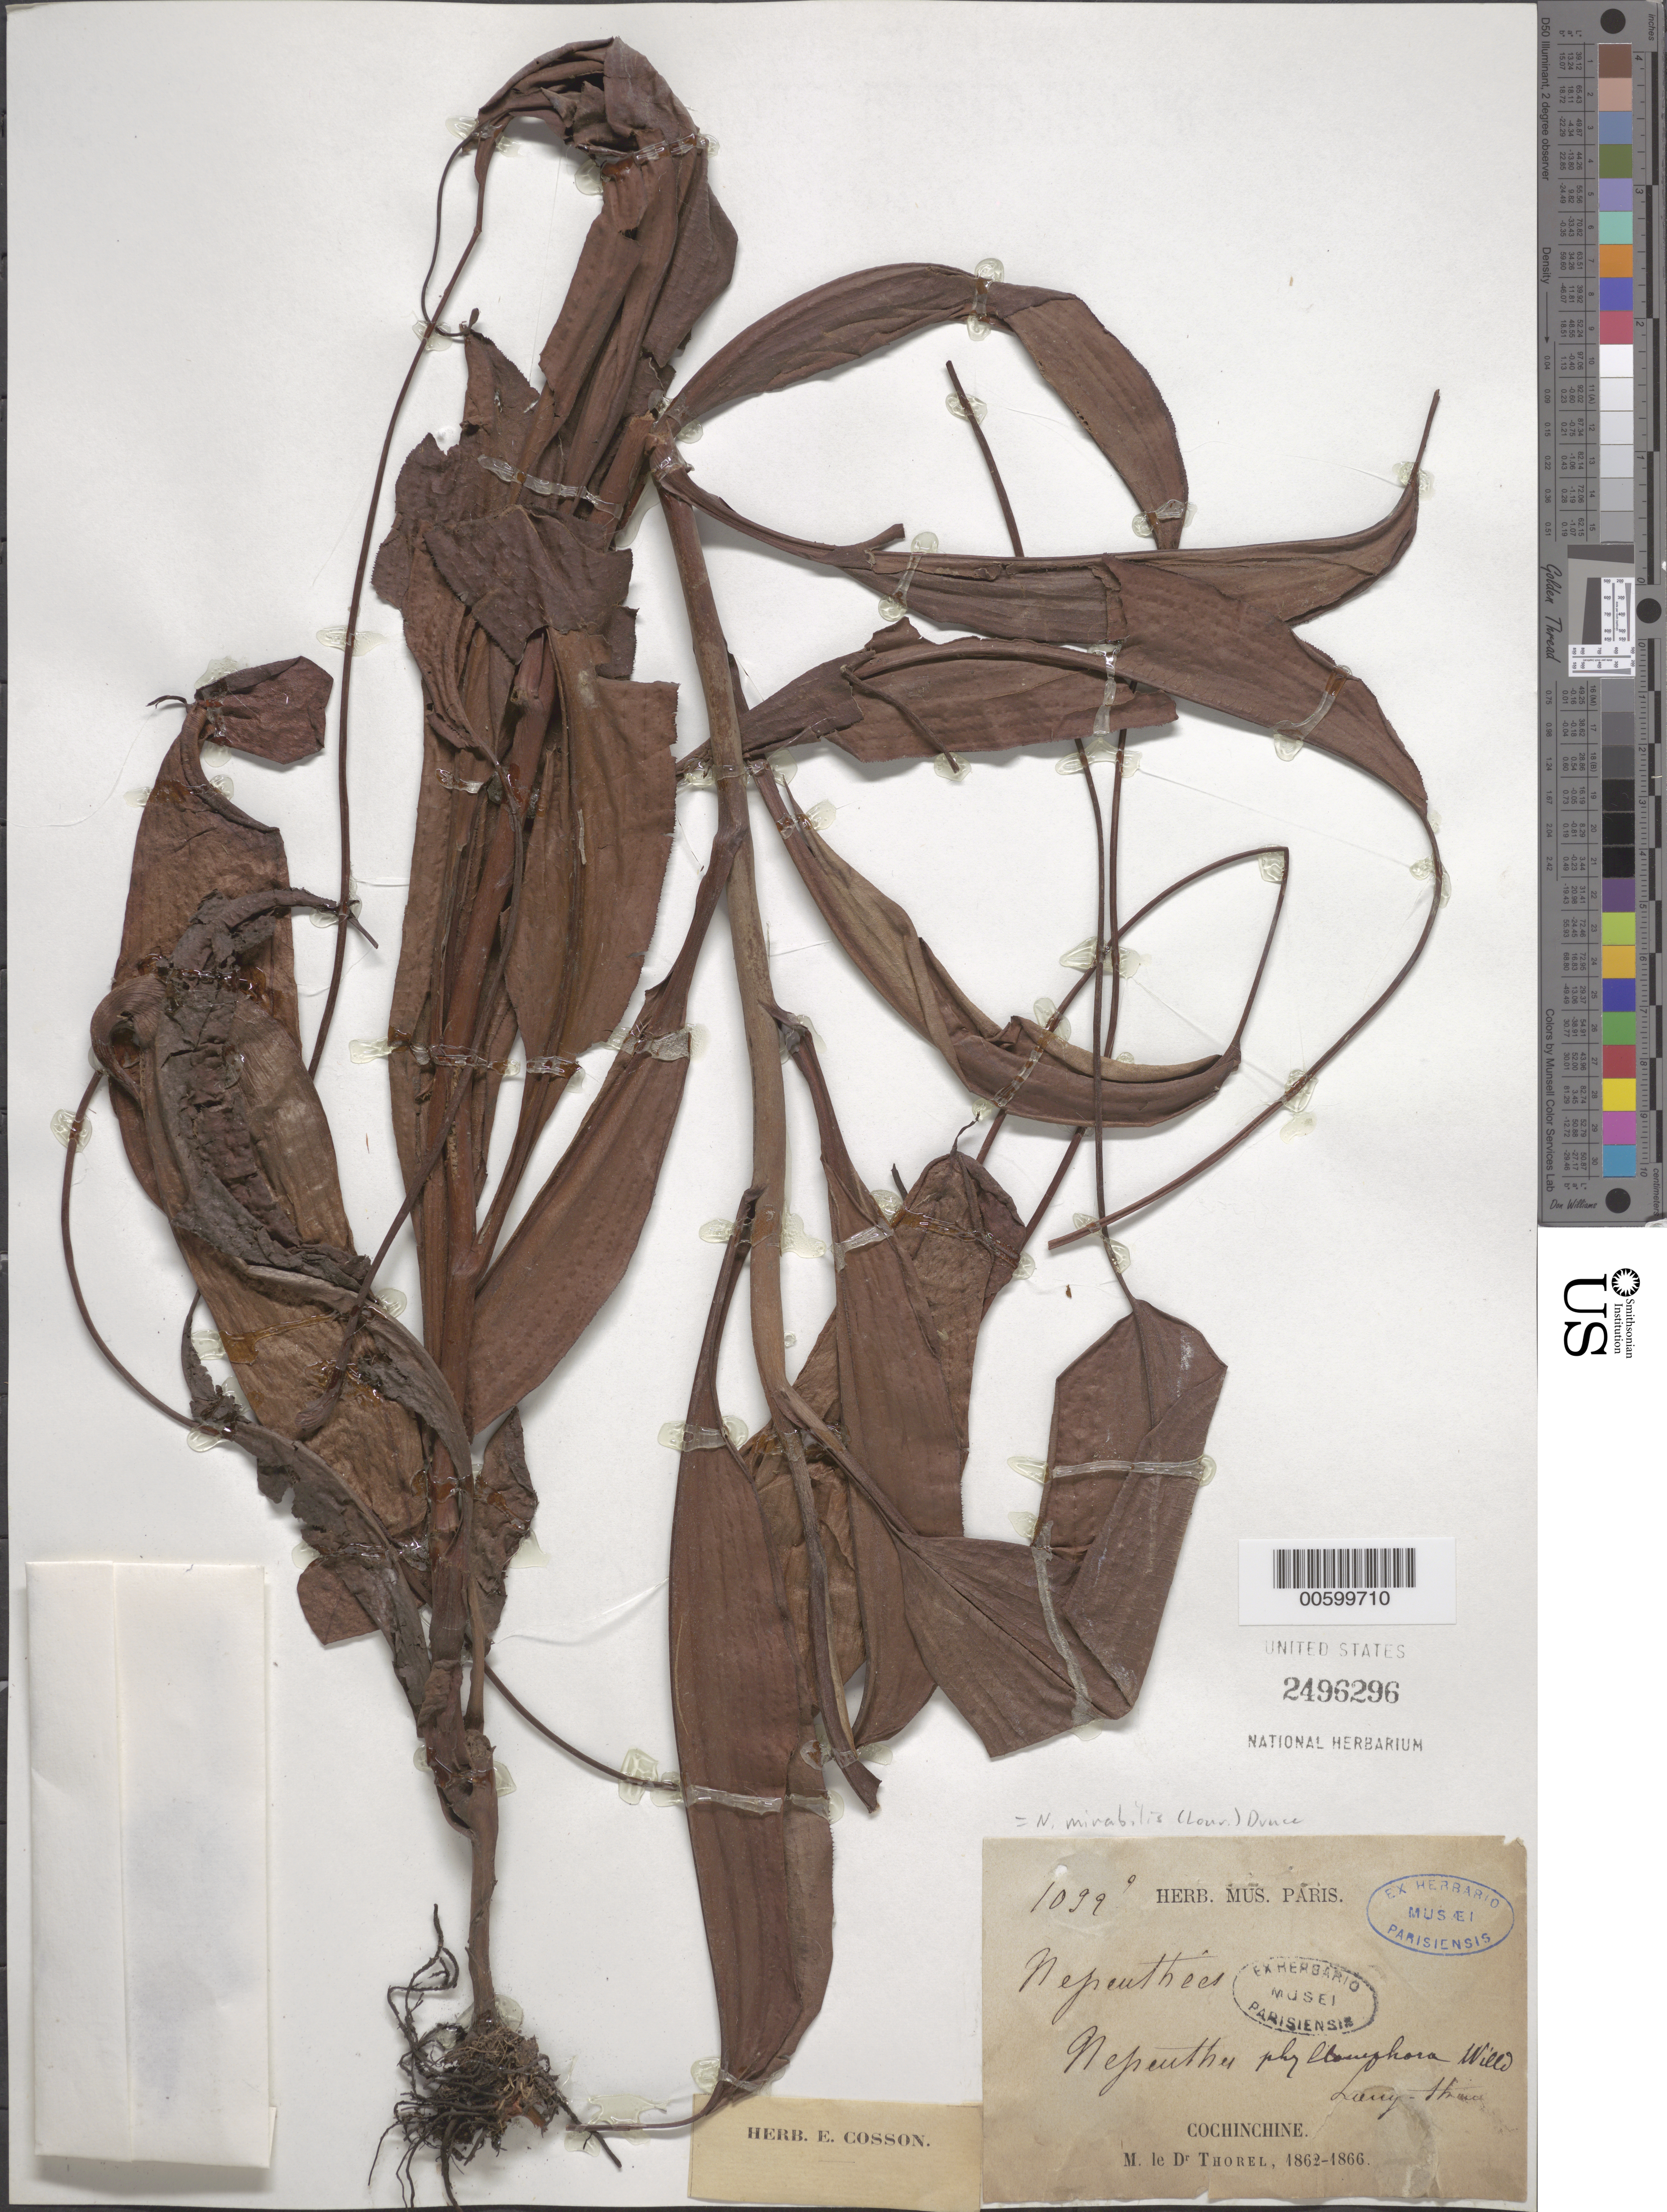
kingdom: Plantae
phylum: Tracheophyta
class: Magnoliopsida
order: Caryophyllales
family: Nepenthaceae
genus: Nepenthes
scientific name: Nepenthes mirabilis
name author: (Lour.) Druce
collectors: C. Thorel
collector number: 1099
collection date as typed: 1862 to -- --- 1866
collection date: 1862/1866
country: Vietnam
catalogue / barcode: US 2496296